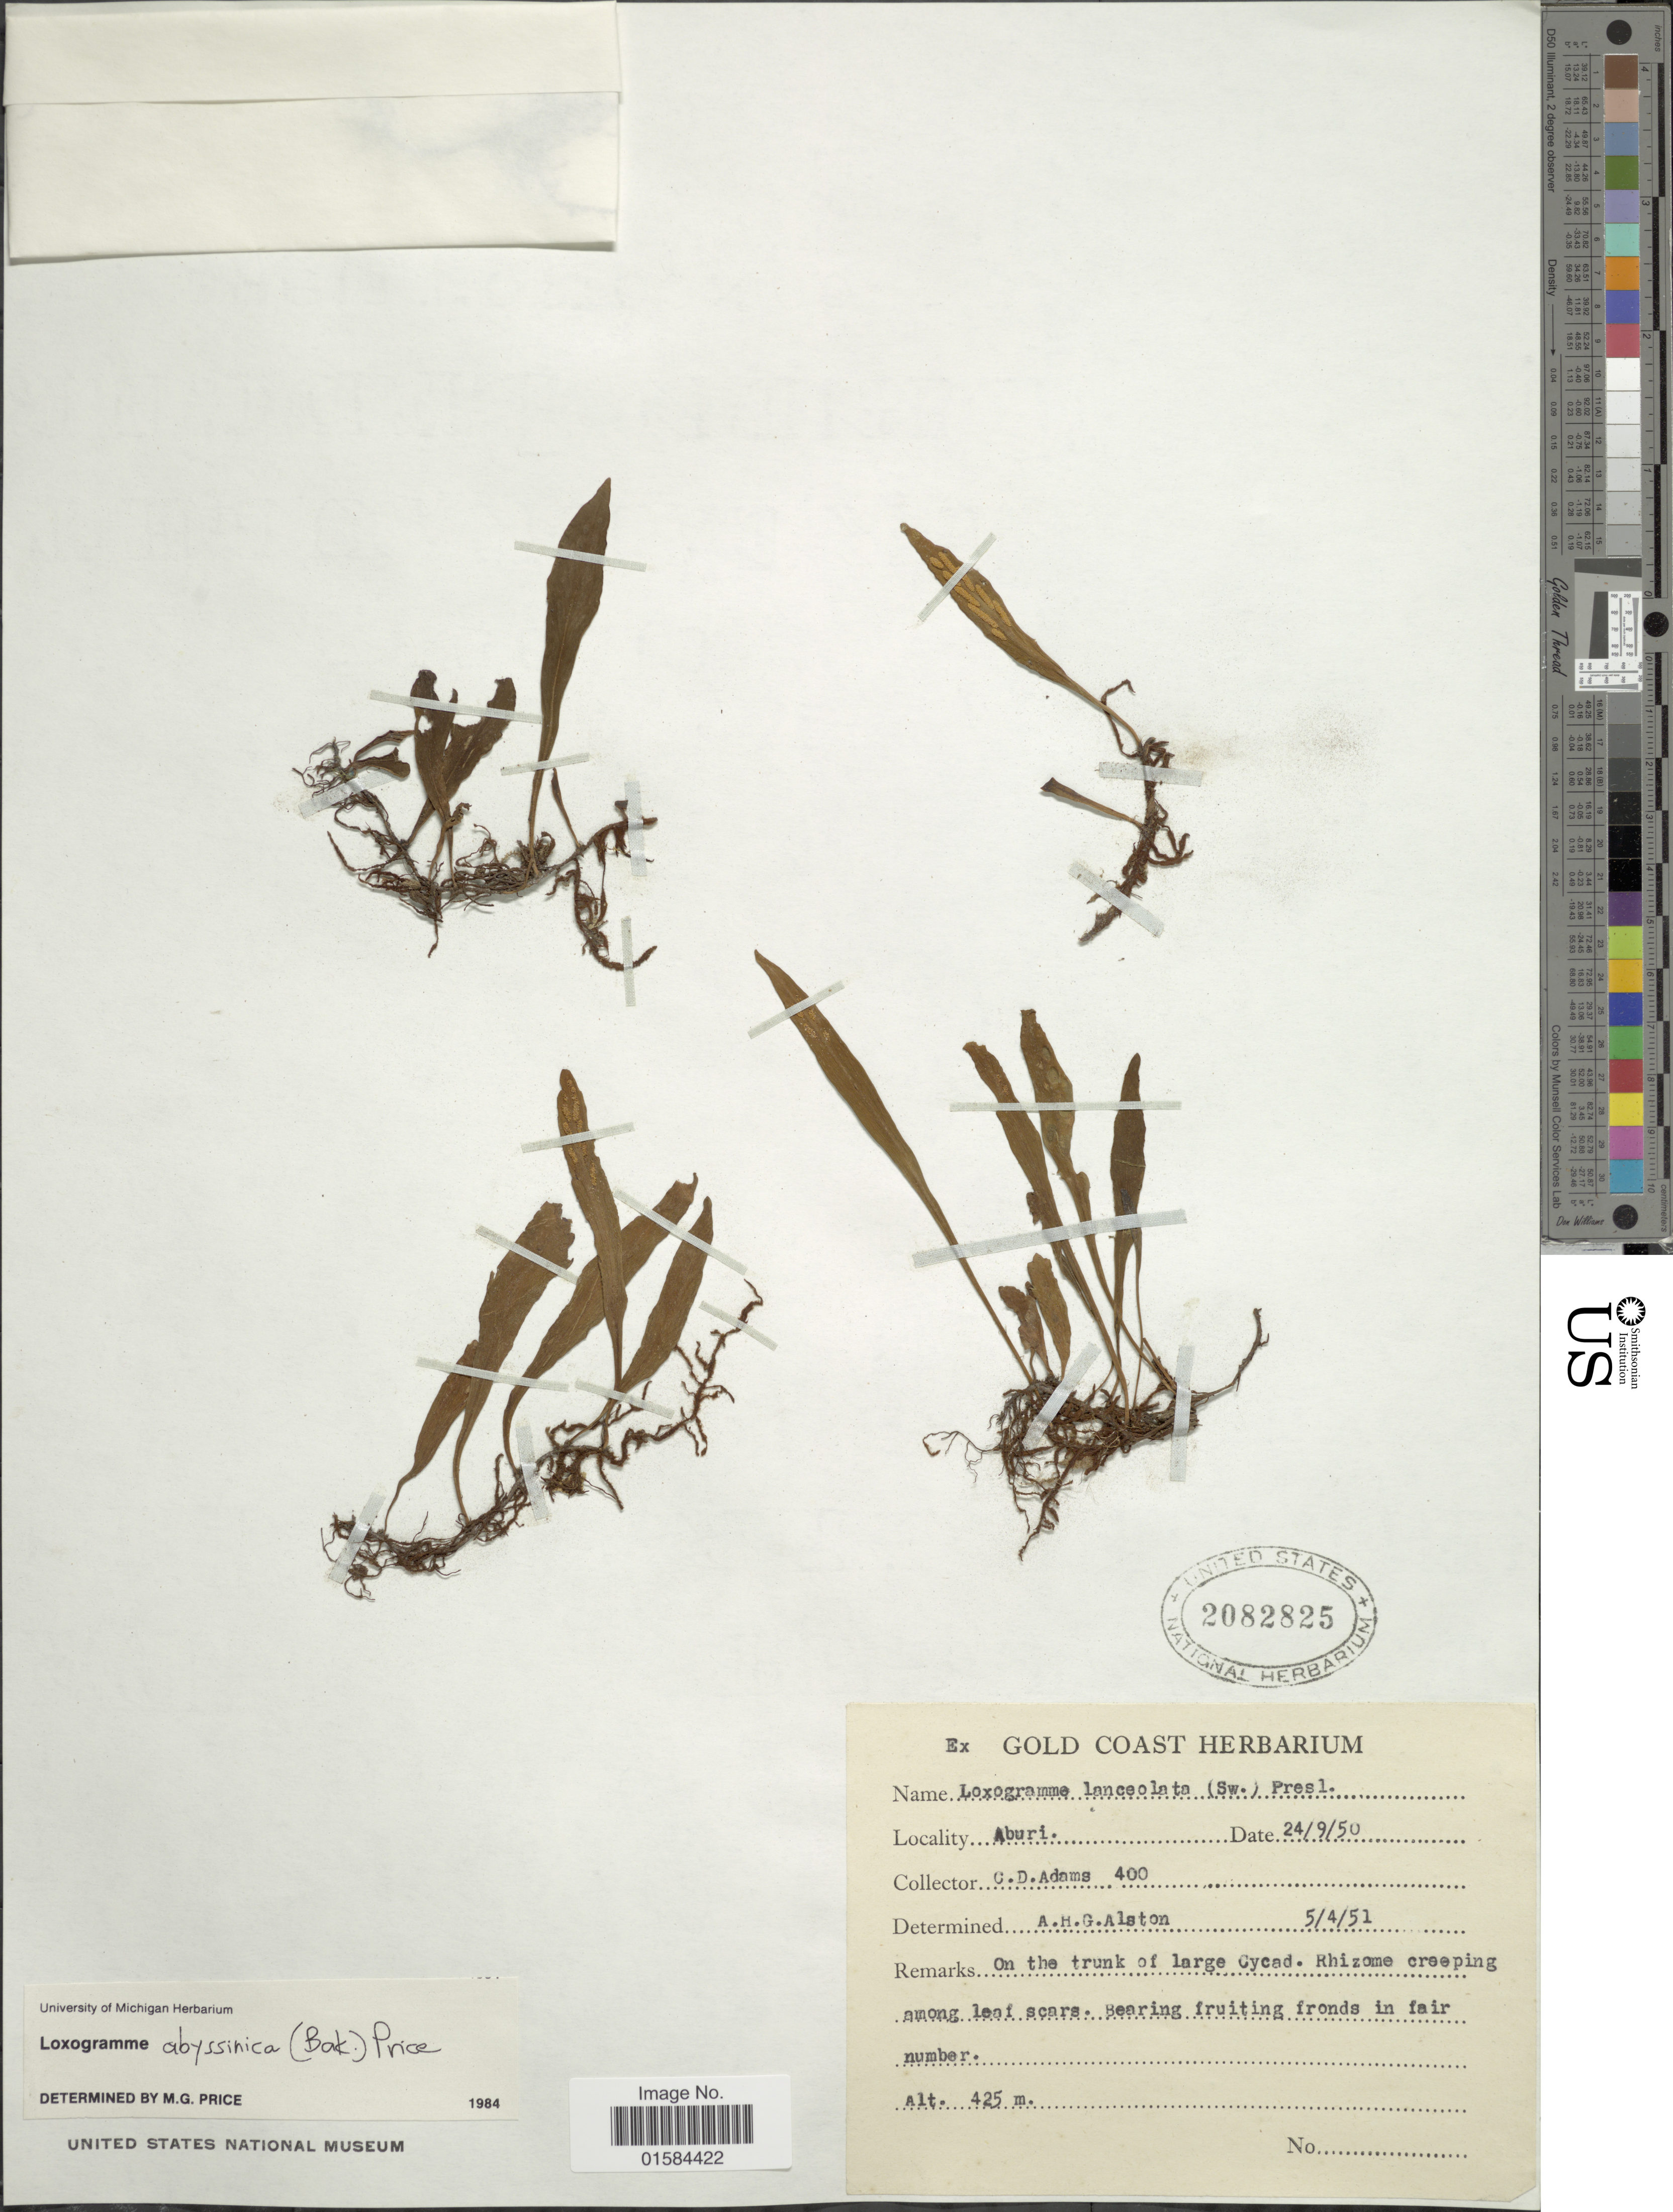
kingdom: Plantae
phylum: Tracheophyta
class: Polypodiopsida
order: Polypodiales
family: Polypodiaceae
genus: Loxogramme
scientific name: Loxogramme abyssinica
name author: (Baker) Price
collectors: C. D. Adams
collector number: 400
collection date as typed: Transcribed d/m/y: 24/9/50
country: Ghana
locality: Aburi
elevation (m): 425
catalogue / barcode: US 2082825